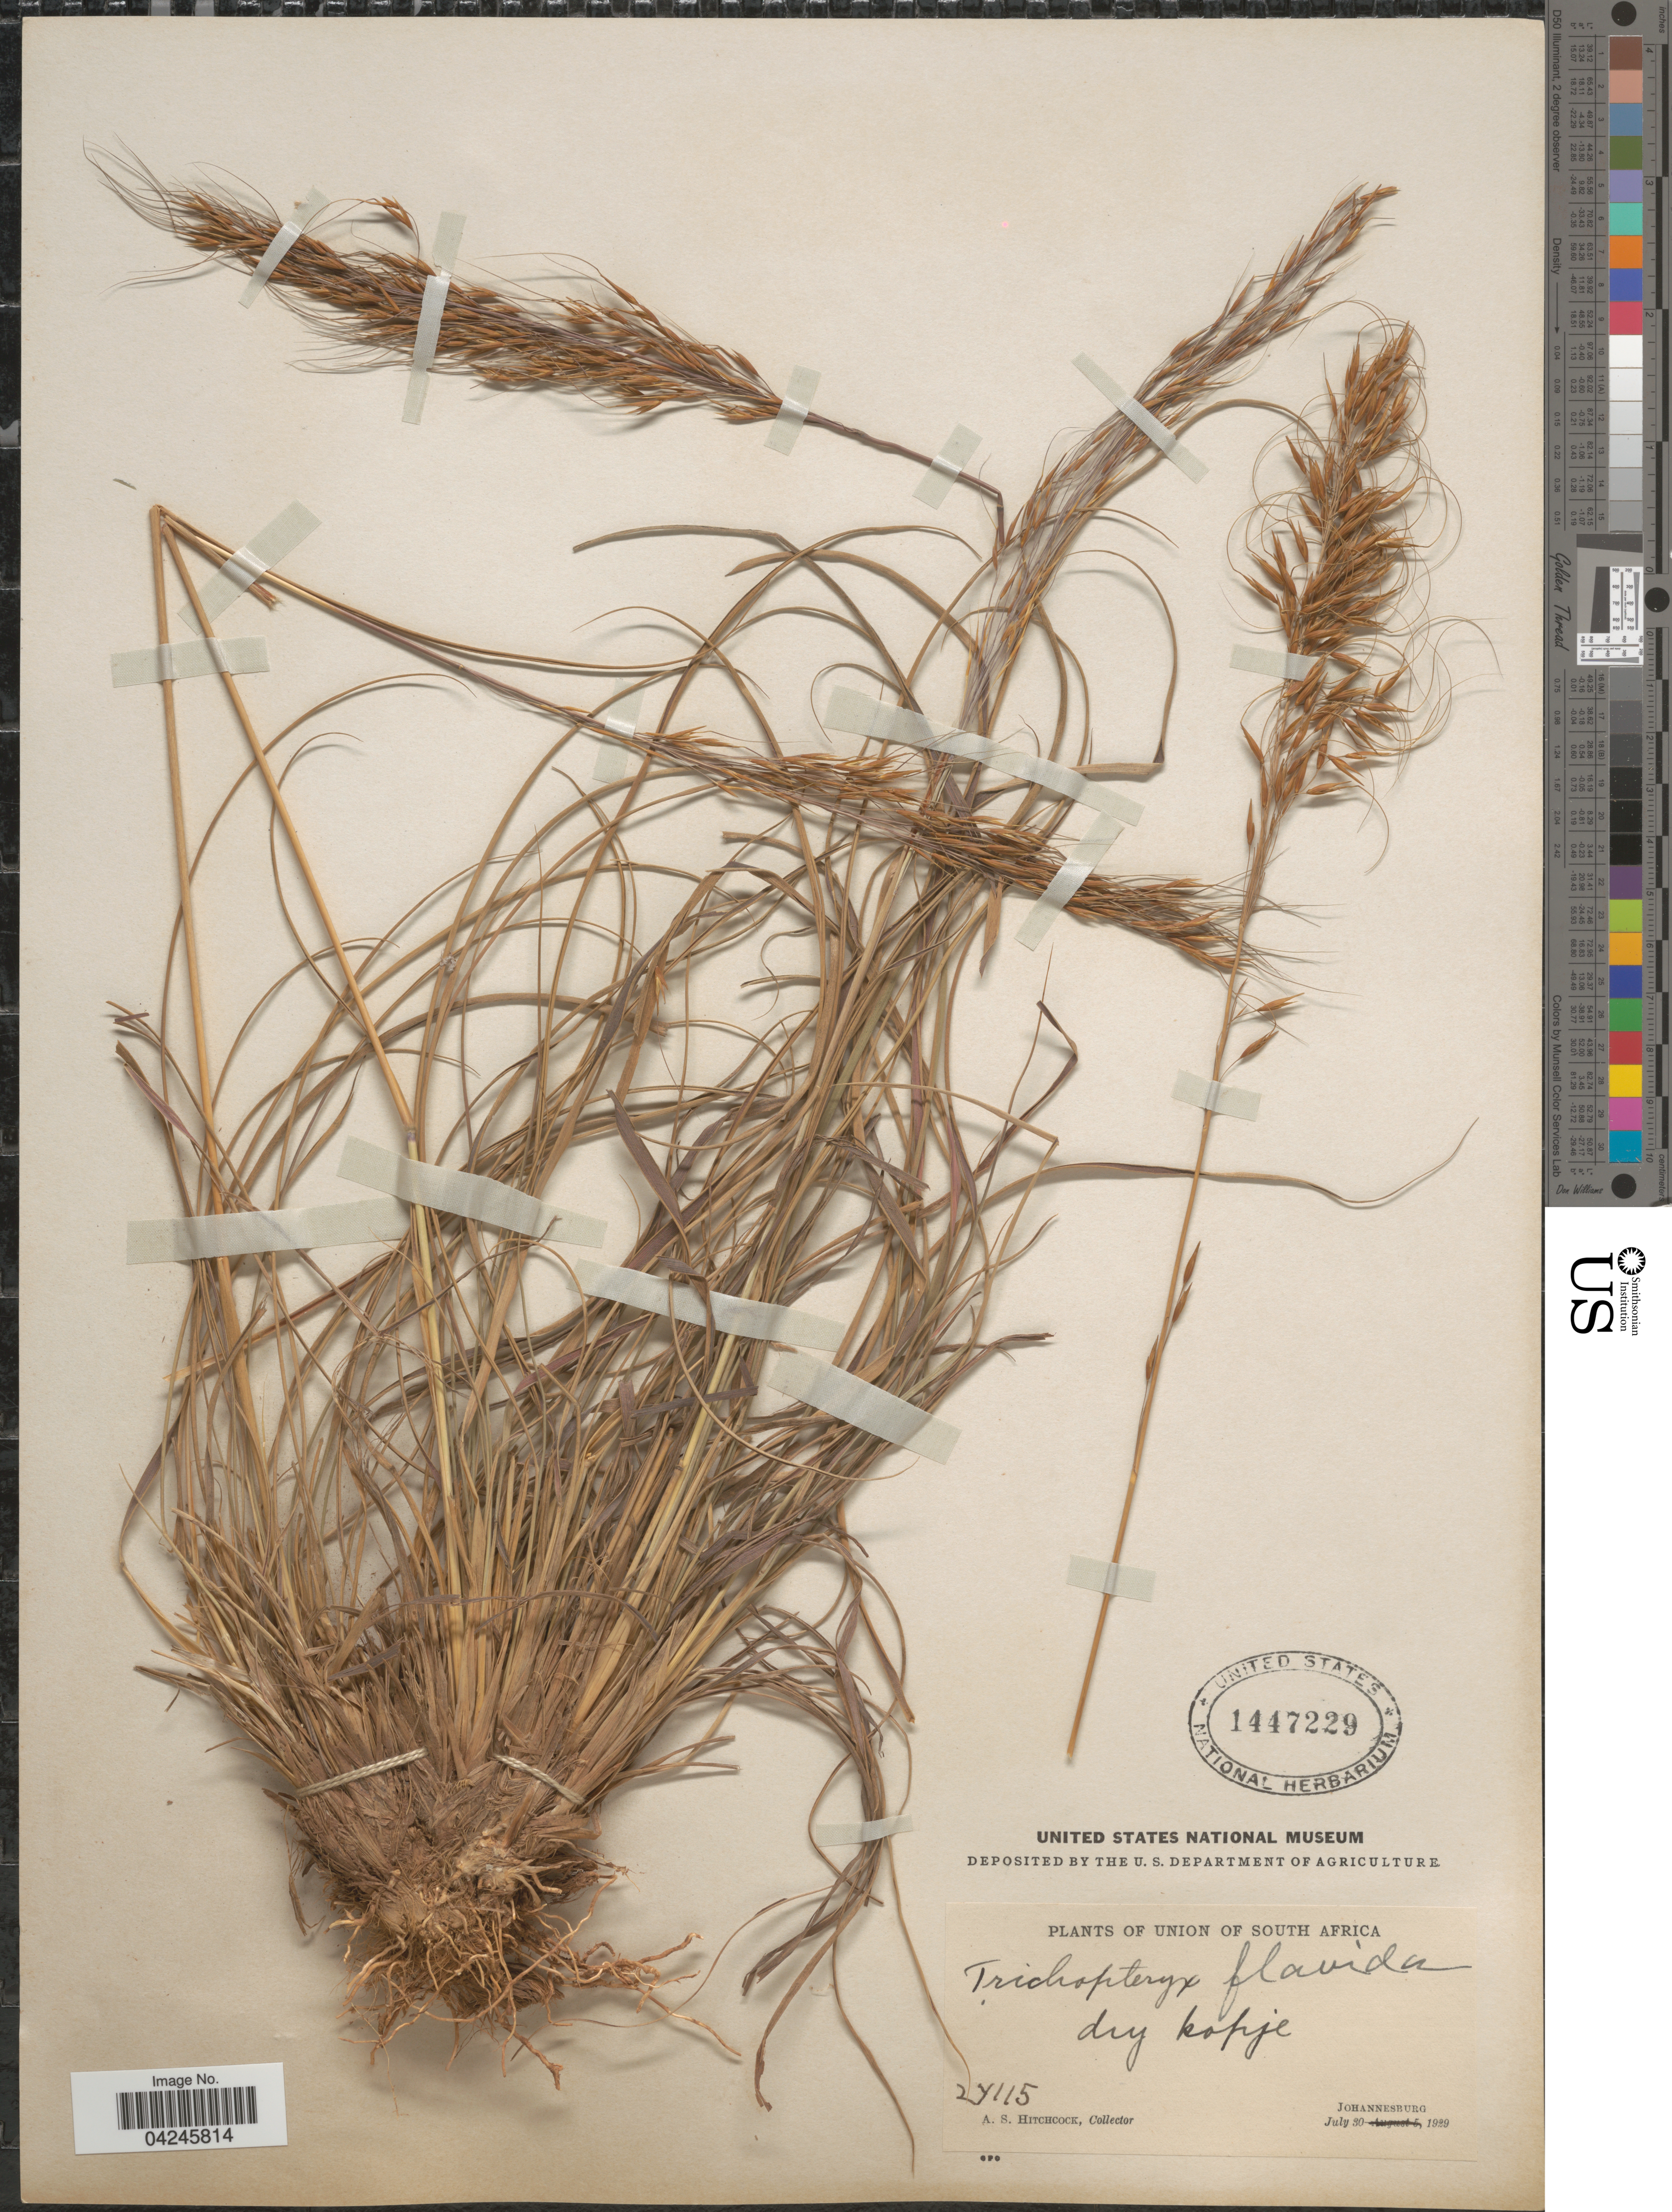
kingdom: Plantae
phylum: Tracheophyta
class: Liliopsida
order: Poales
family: Poaceae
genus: Loudetia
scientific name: Loudetia simplex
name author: (Nees) C.E. Hubb.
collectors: A. S. Hitchcock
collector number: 27115*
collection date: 1929-07-30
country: South Africa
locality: Union of South Africa. Dry kopje, Johannesburg.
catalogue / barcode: US 1447229